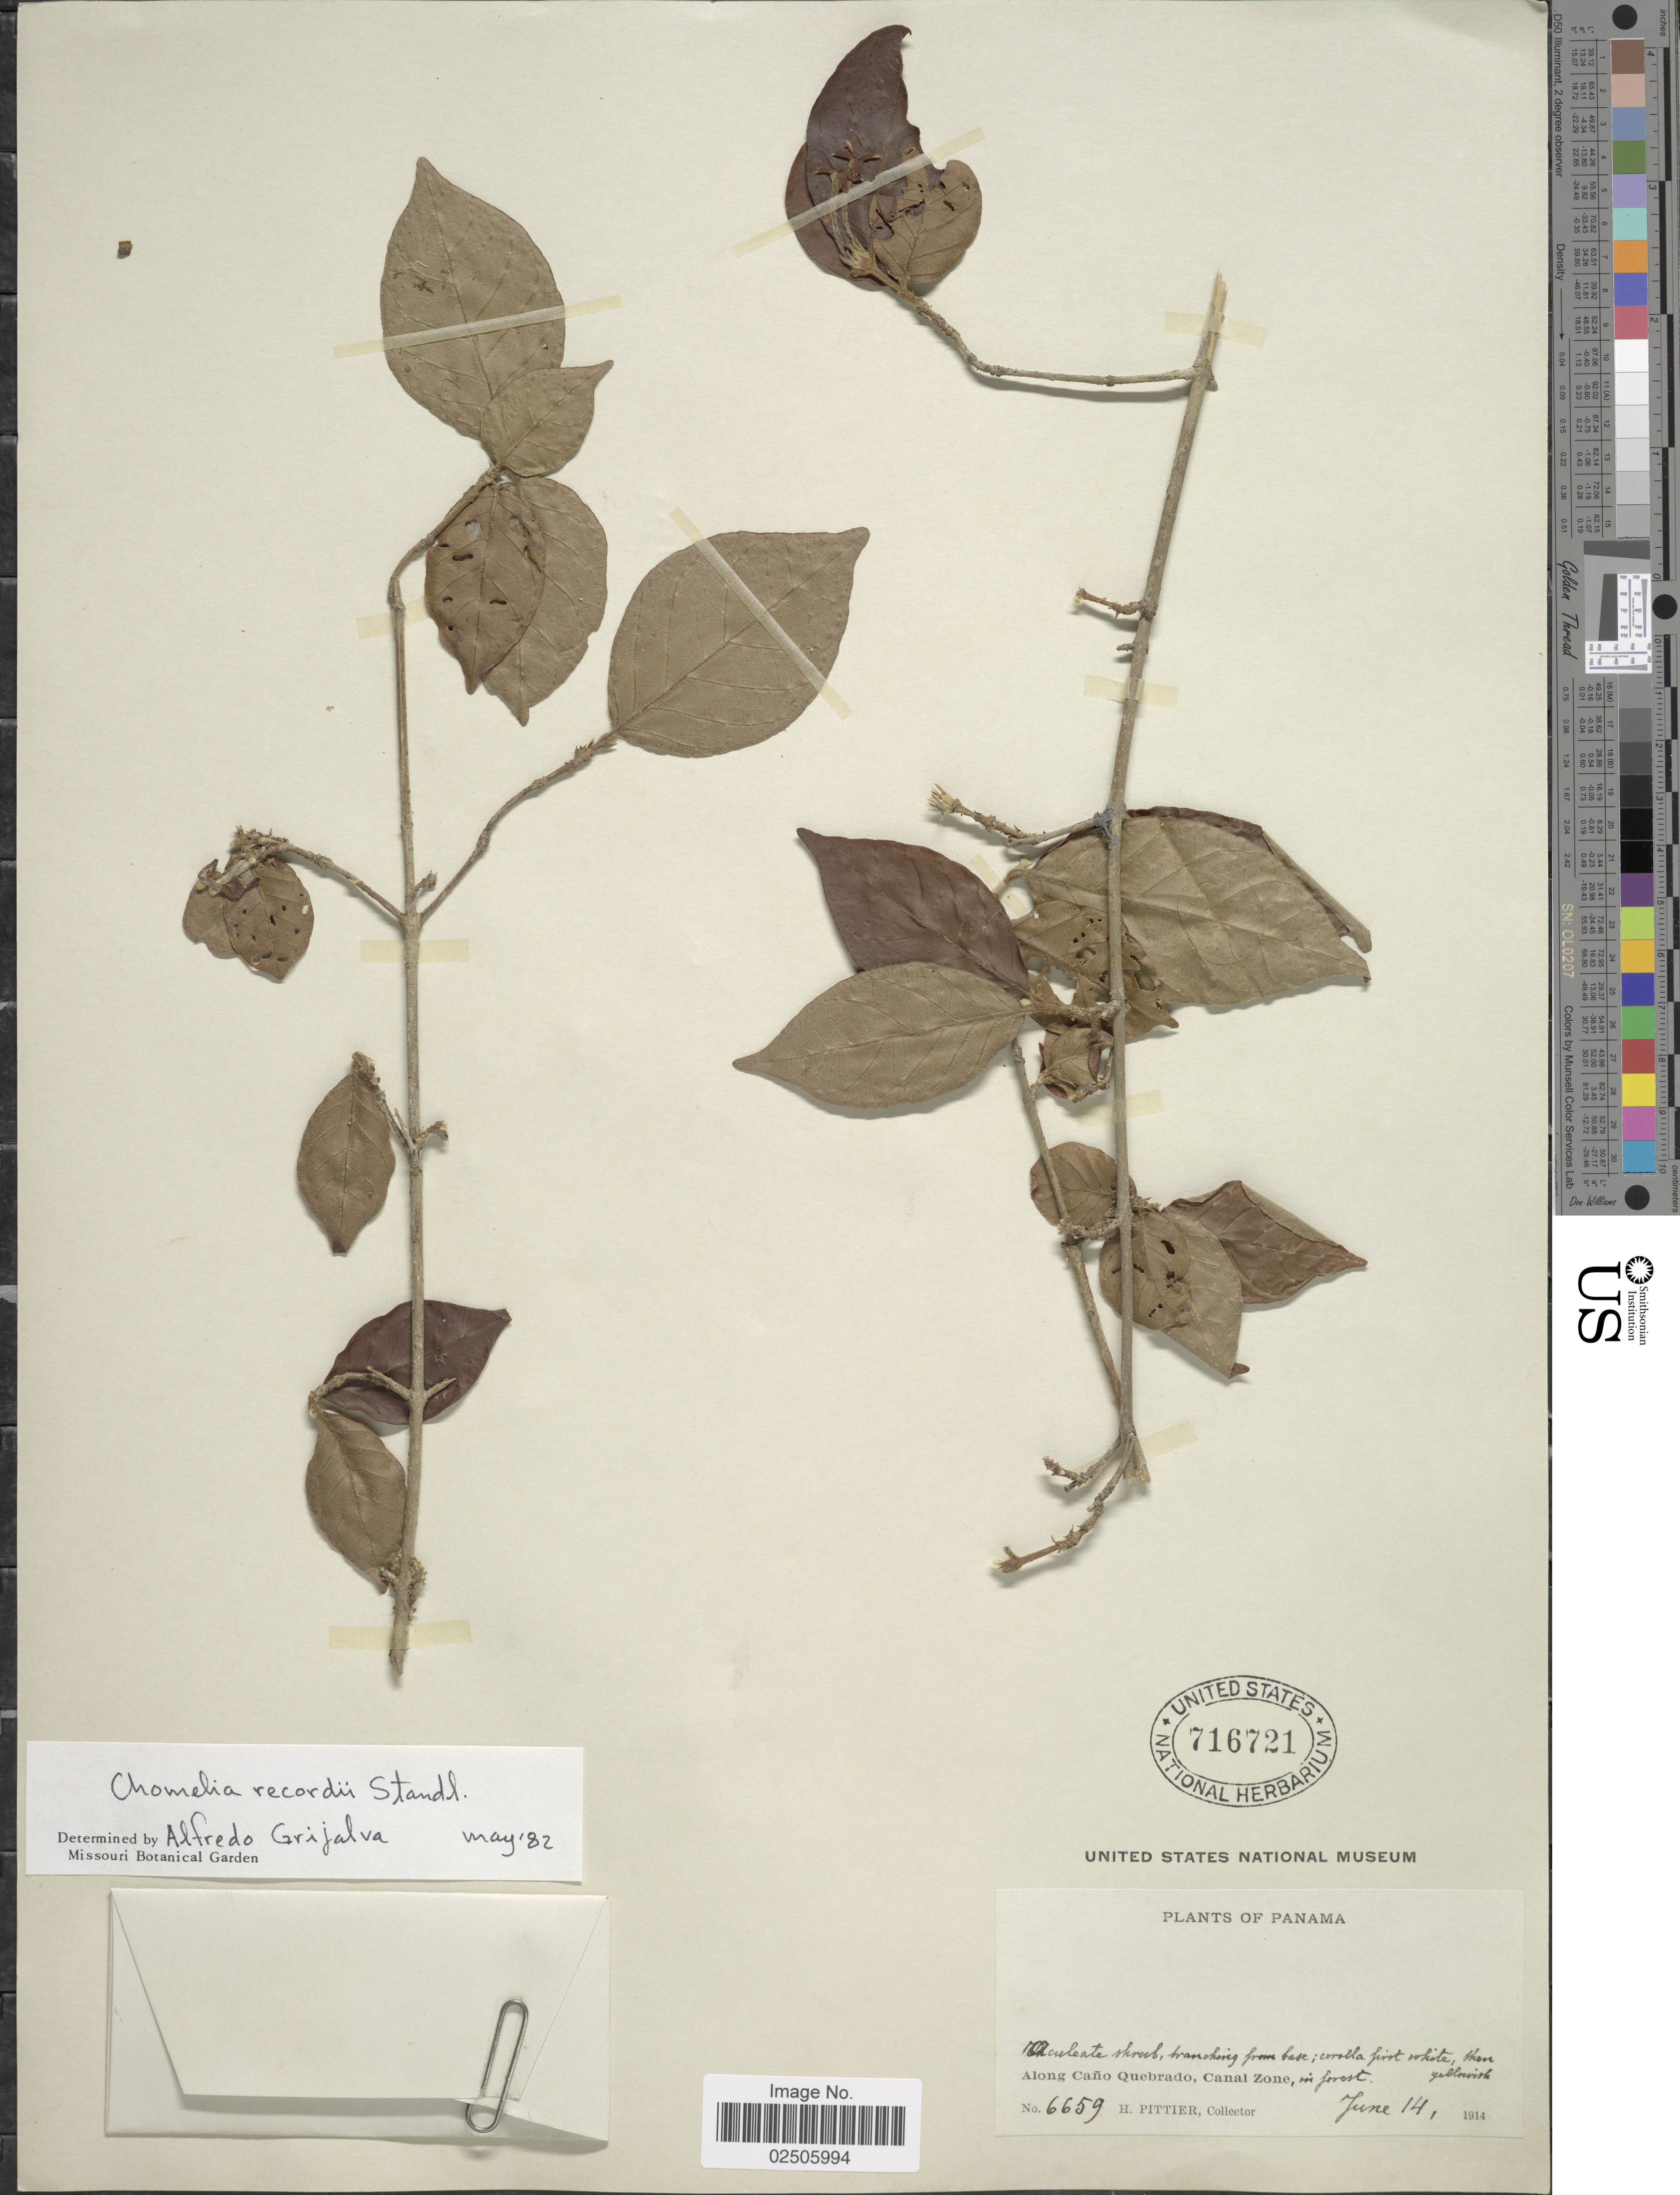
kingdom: Plantae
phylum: Tracheophyta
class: Magnoliopsida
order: Gentianales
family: Rubiaceae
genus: Chomelia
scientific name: Chomelia recordii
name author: Standl.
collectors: H. F. Pittier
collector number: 6659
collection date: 1914-06-14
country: Panama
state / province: Colón / Panamá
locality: Along Cano Quebrado, Canal Zone, in forest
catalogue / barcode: US 716721